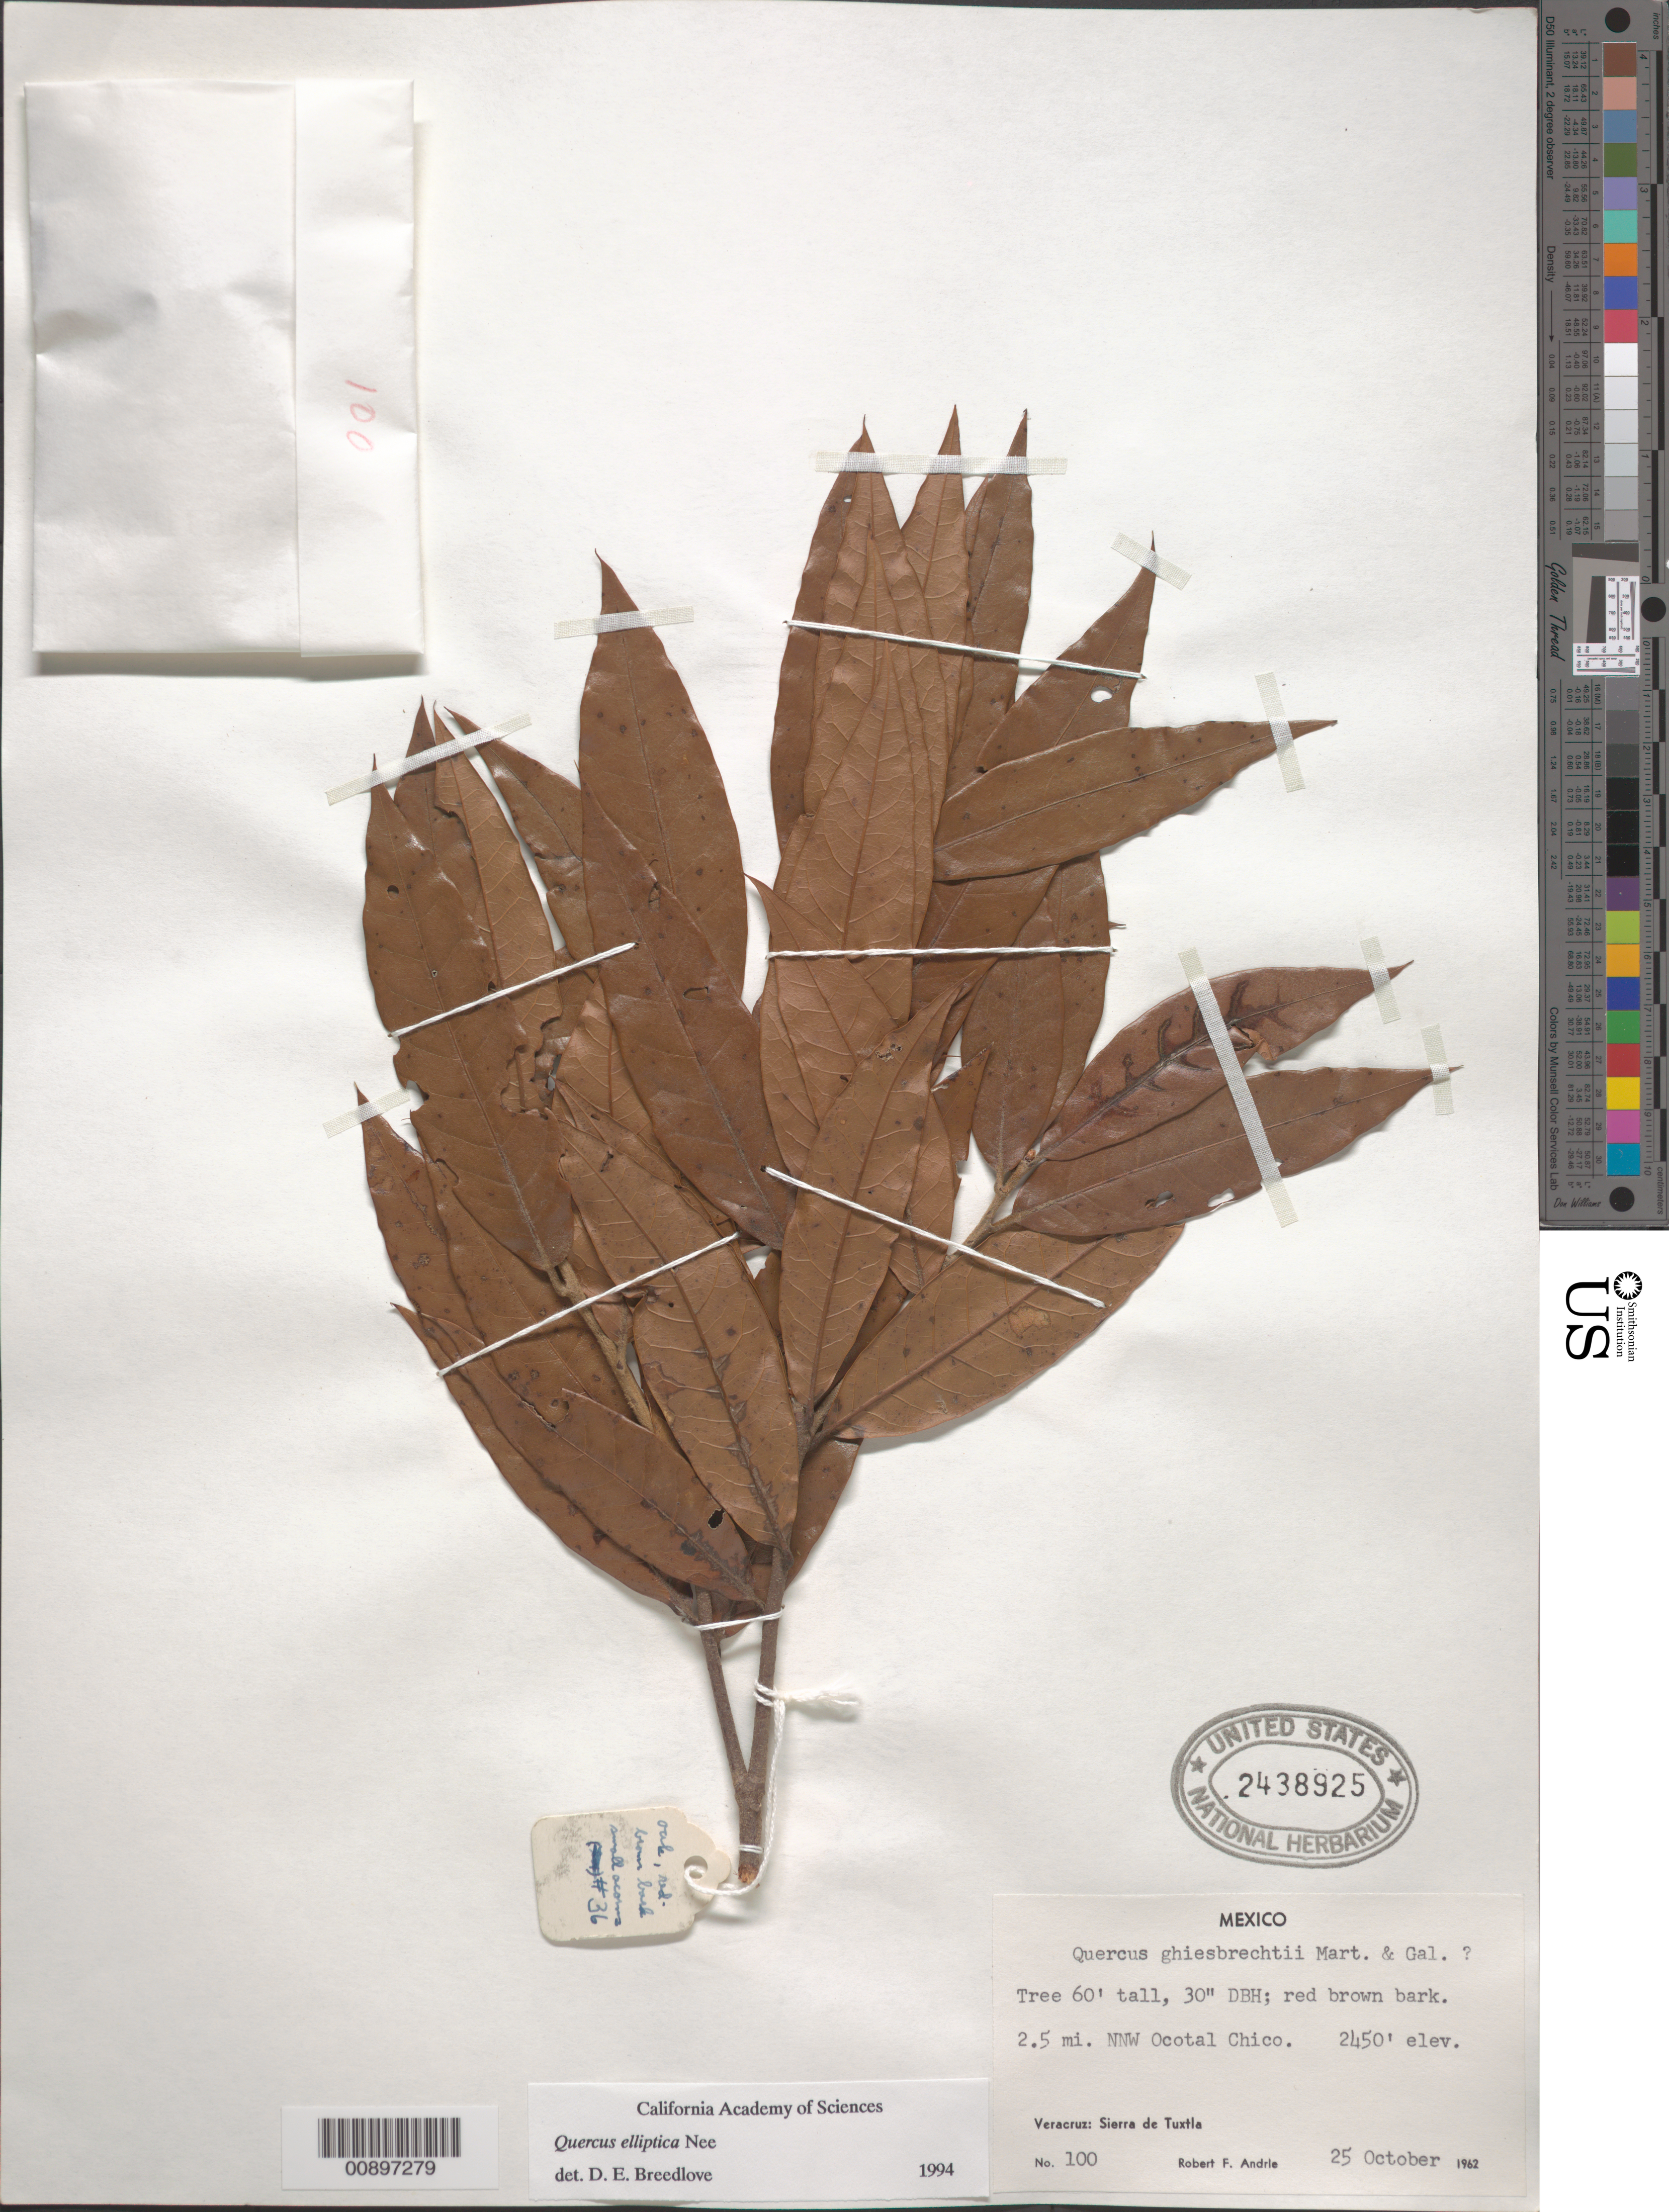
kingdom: Plantae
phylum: Tracheophyta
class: Magnoliopsida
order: Fagales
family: Fagaceae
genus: Quercus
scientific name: Quercus elliptica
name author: Née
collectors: R. Andrle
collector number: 100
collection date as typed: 25 Oct 1962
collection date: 1962-10-25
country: Mexico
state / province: Veracruz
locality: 2.5 mi. NNW Ocotal Chico.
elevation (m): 747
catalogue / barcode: US 2438925